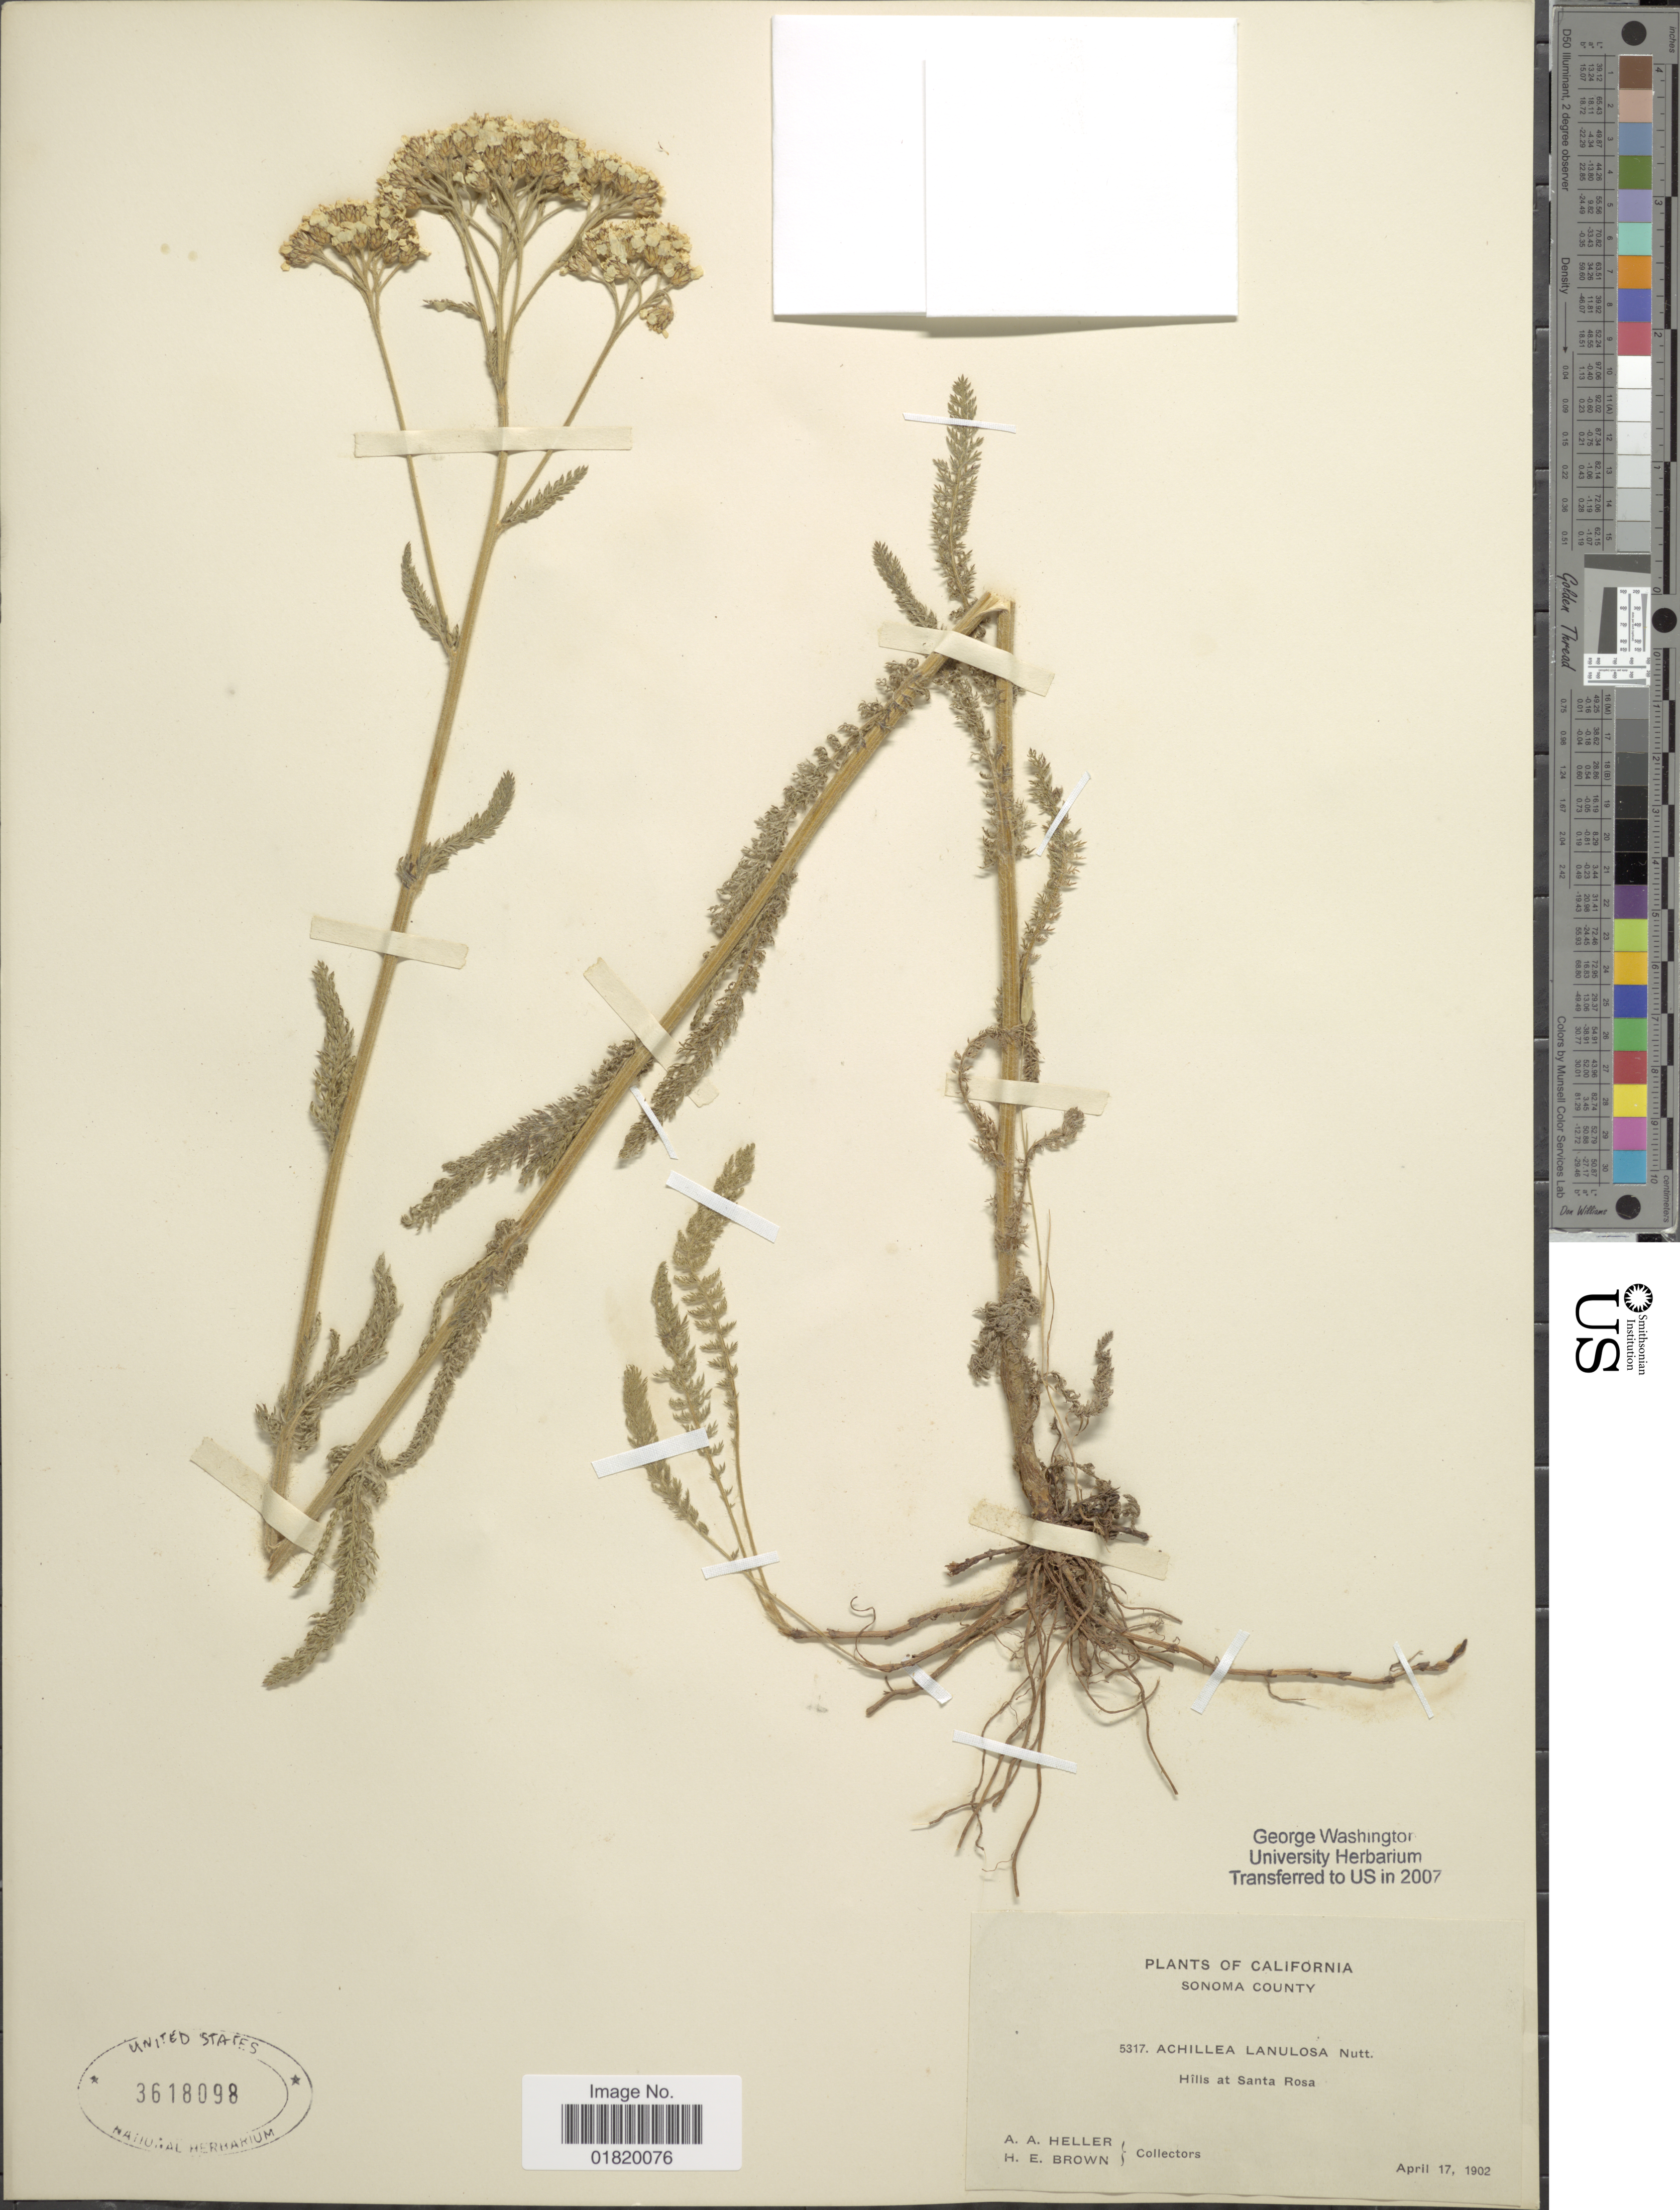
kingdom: Plantae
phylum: Tracheophyta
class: Magnoliopsida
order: Asterales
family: Asteraceae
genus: Achillea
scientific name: Achillea lanulosa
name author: Nutt.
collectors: A. A. Heller & H. E. Brown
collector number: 5317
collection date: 1902-04-17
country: United States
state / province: California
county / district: Sonoma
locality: Sonoma County. Hills at Santa Rosa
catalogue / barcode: US 3618098